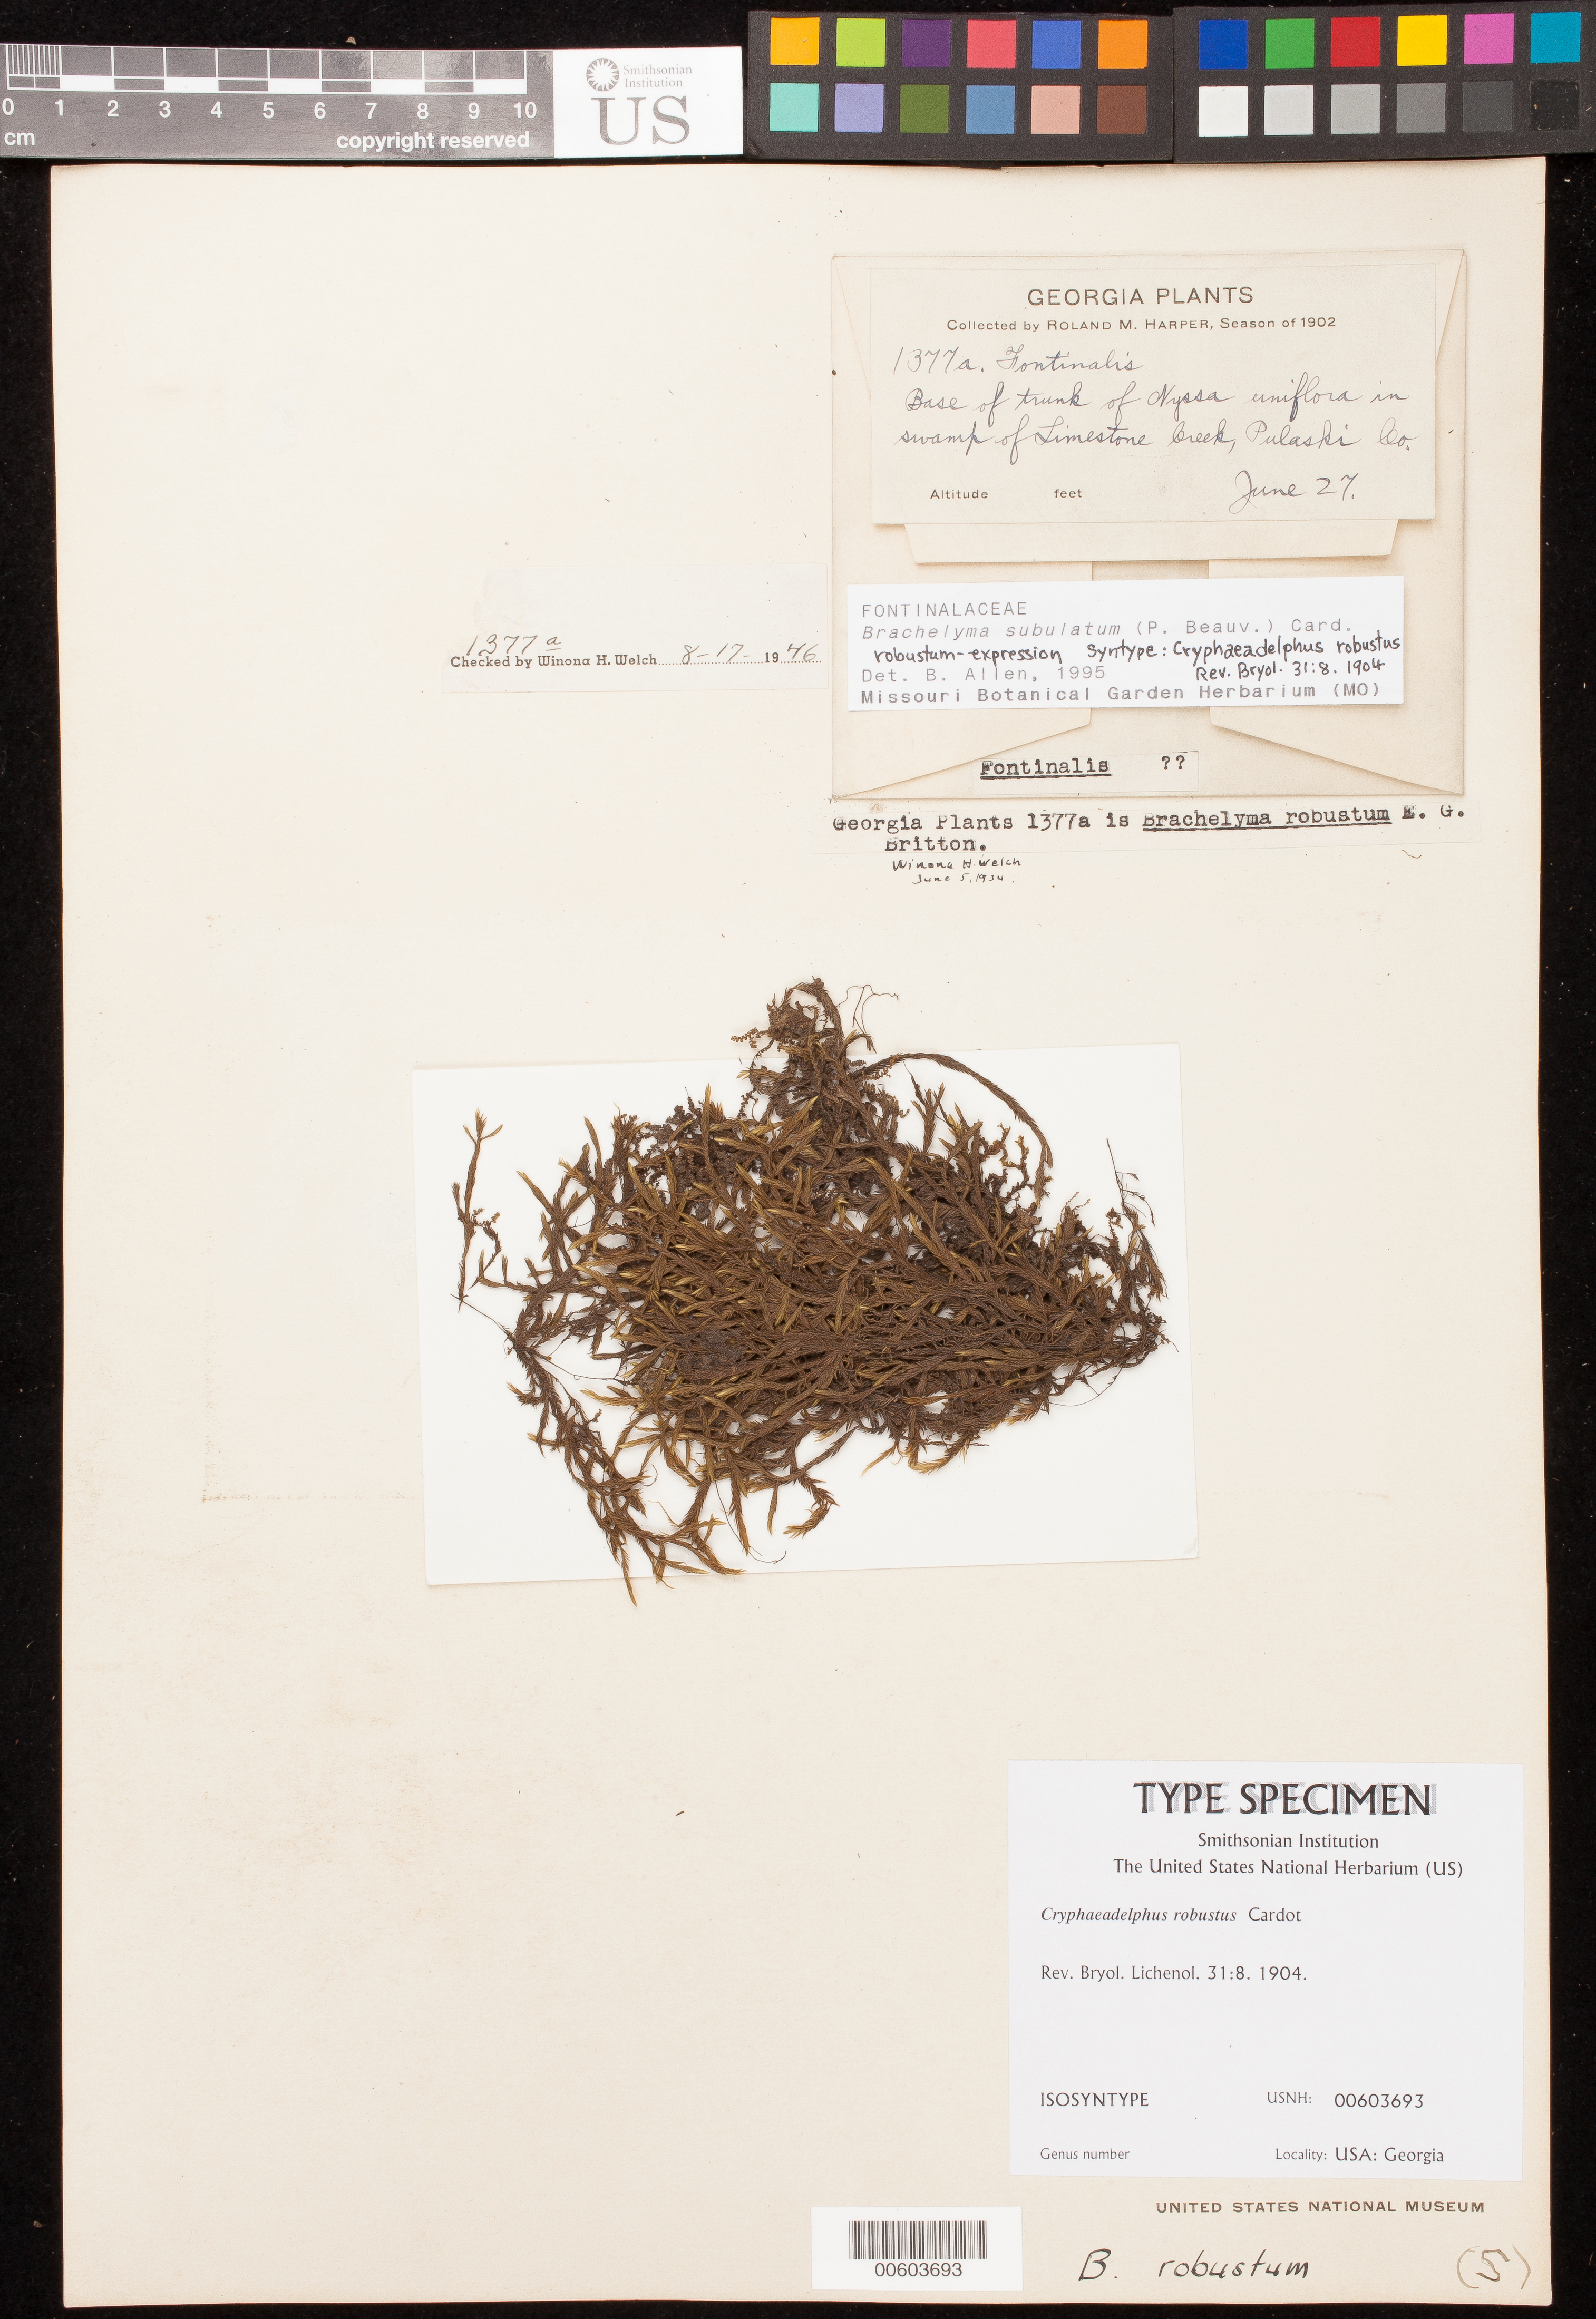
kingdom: Plantae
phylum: Bryophyta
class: Bryopsida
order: Hypnales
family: Fontinalaceae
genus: Cryphaeadelphus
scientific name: Cryphaeadelphus robustus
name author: Cardot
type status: Isosyntype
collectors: R. M. Harper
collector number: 1377 a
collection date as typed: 27 Jun 1902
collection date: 1902-06-27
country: United States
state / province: Georgia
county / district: Pulaski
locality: Swamp of Limestone Creek.